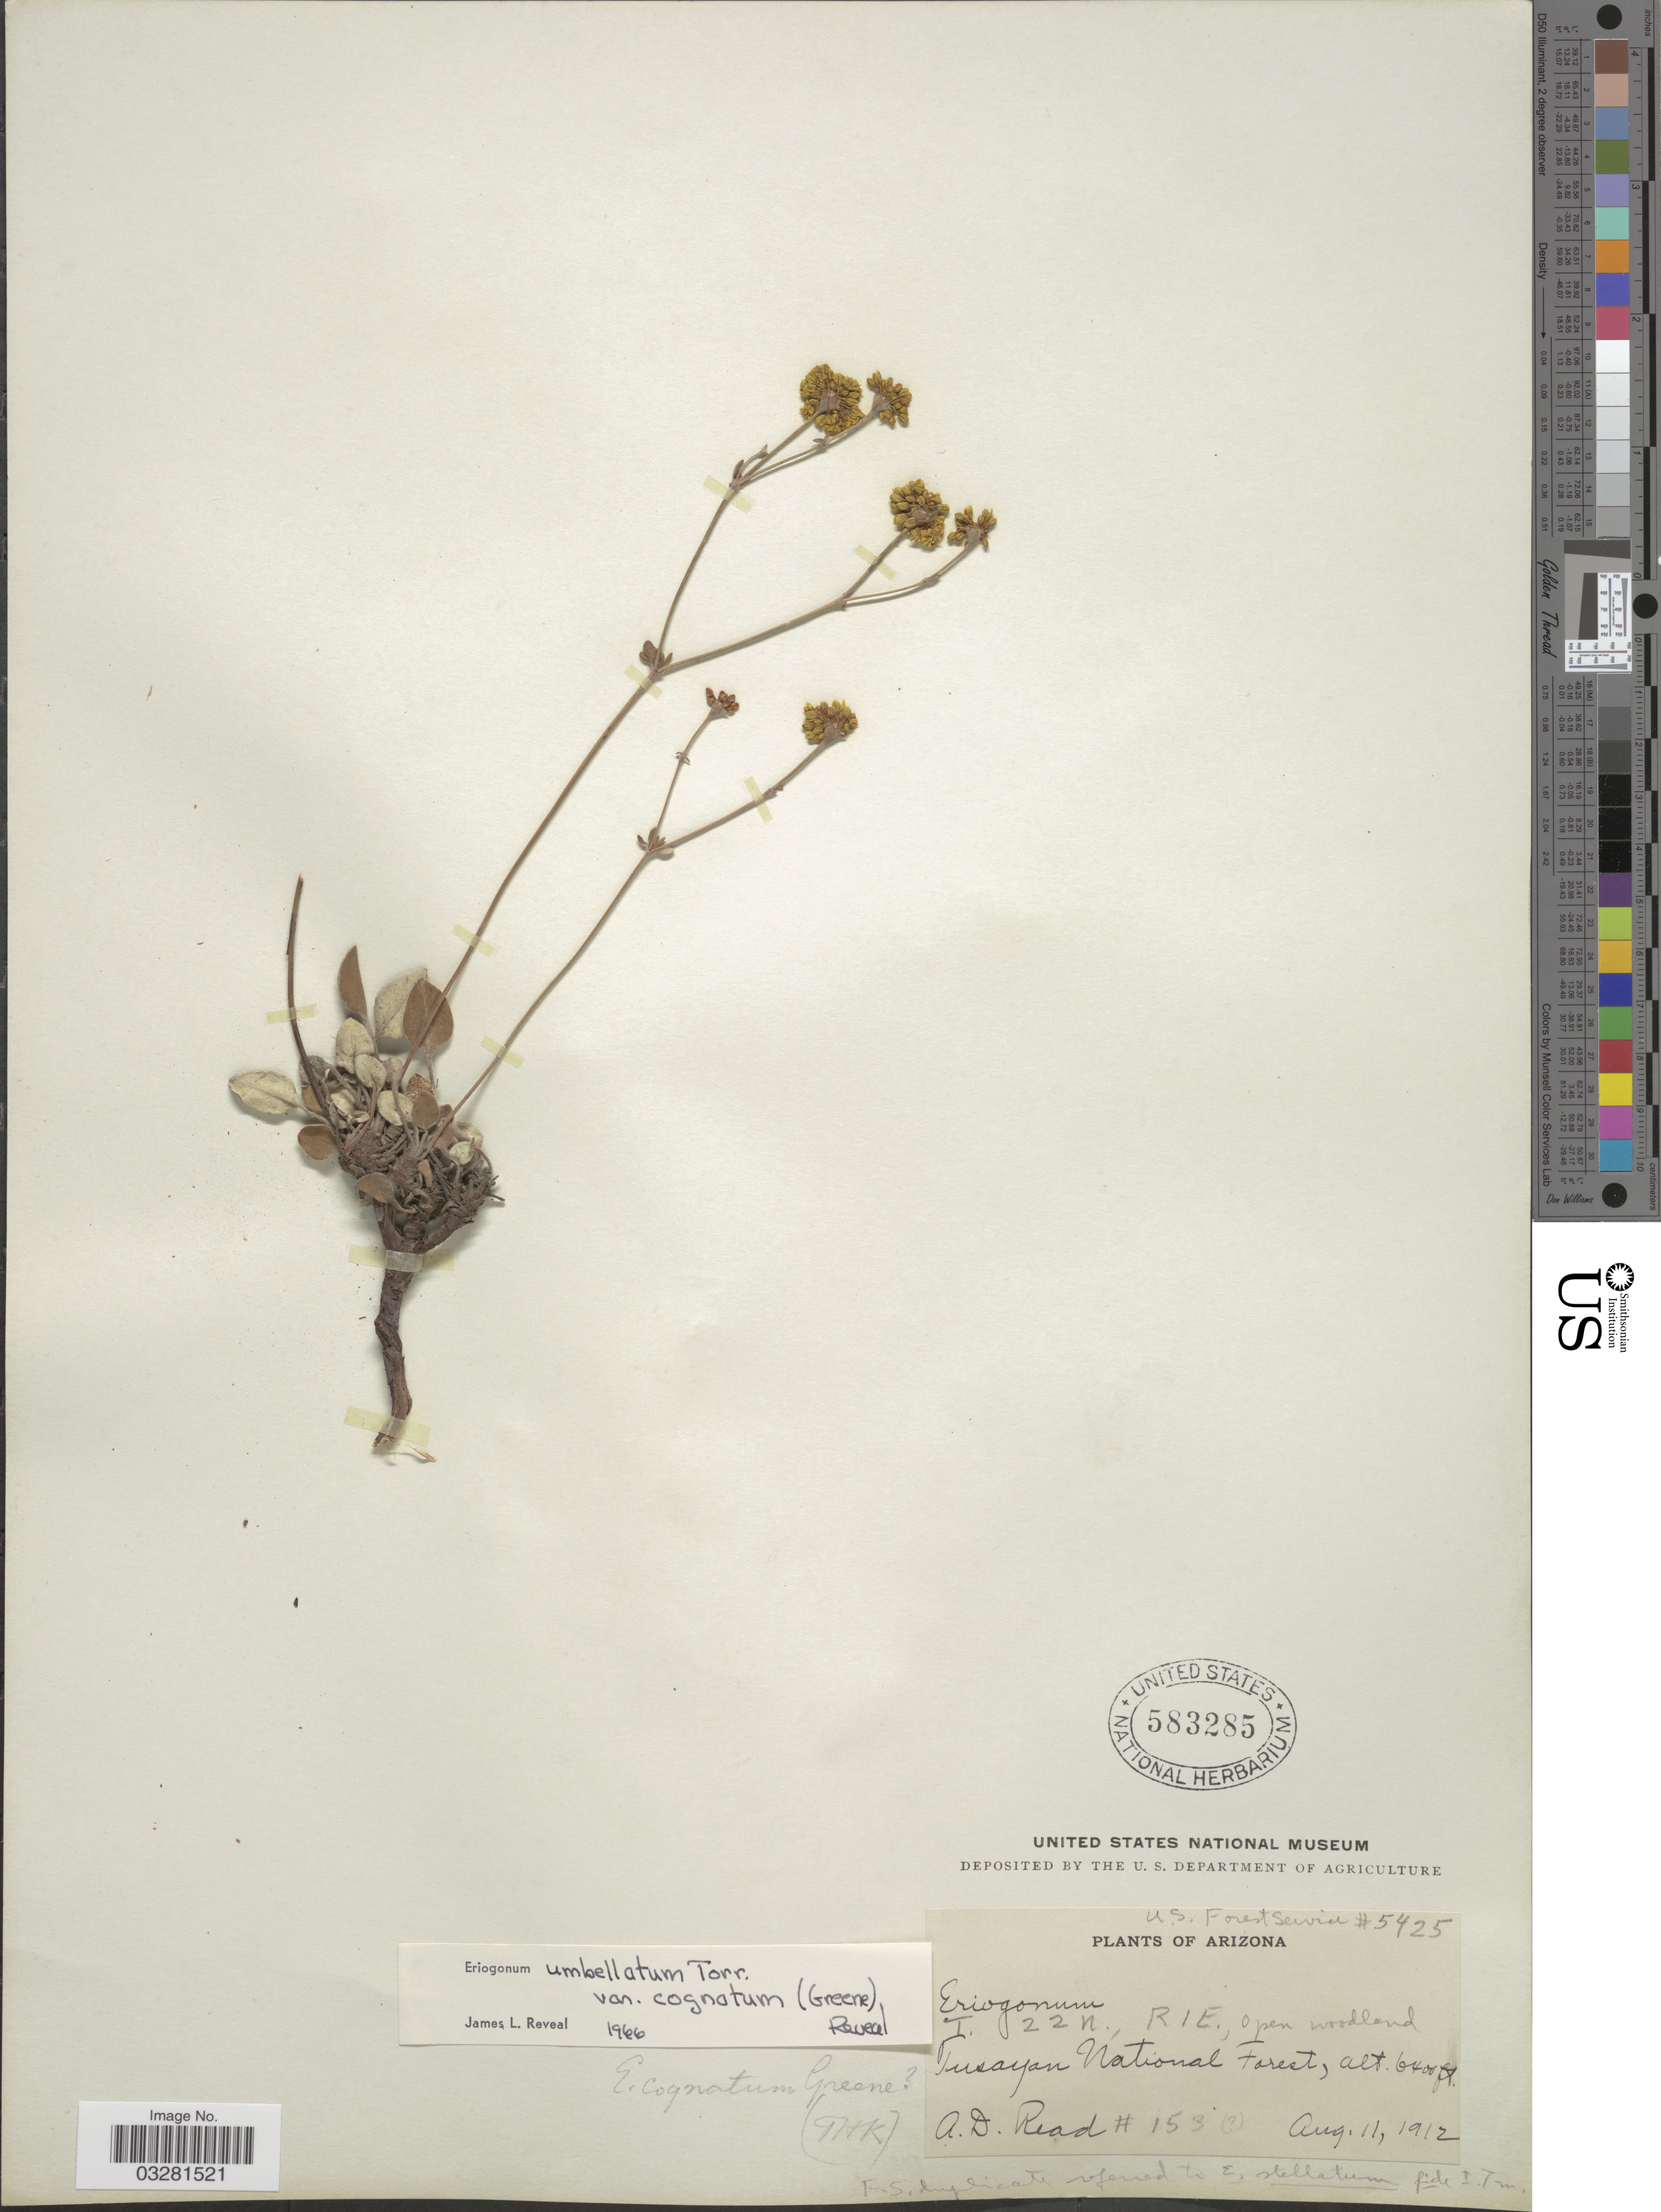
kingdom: Plantae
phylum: Tracheophyta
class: Magnoliopsida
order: Caryophyllales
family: Polygonaceae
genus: Eriogonum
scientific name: Eriogonum umbellatum var. cognatum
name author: (Greene) Reveal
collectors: A. D. Read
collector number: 153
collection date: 1912-08-11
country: United States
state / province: Arizona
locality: T.22N., R1E. Tusayan National Forest.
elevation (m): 1951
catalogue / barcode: US 583285